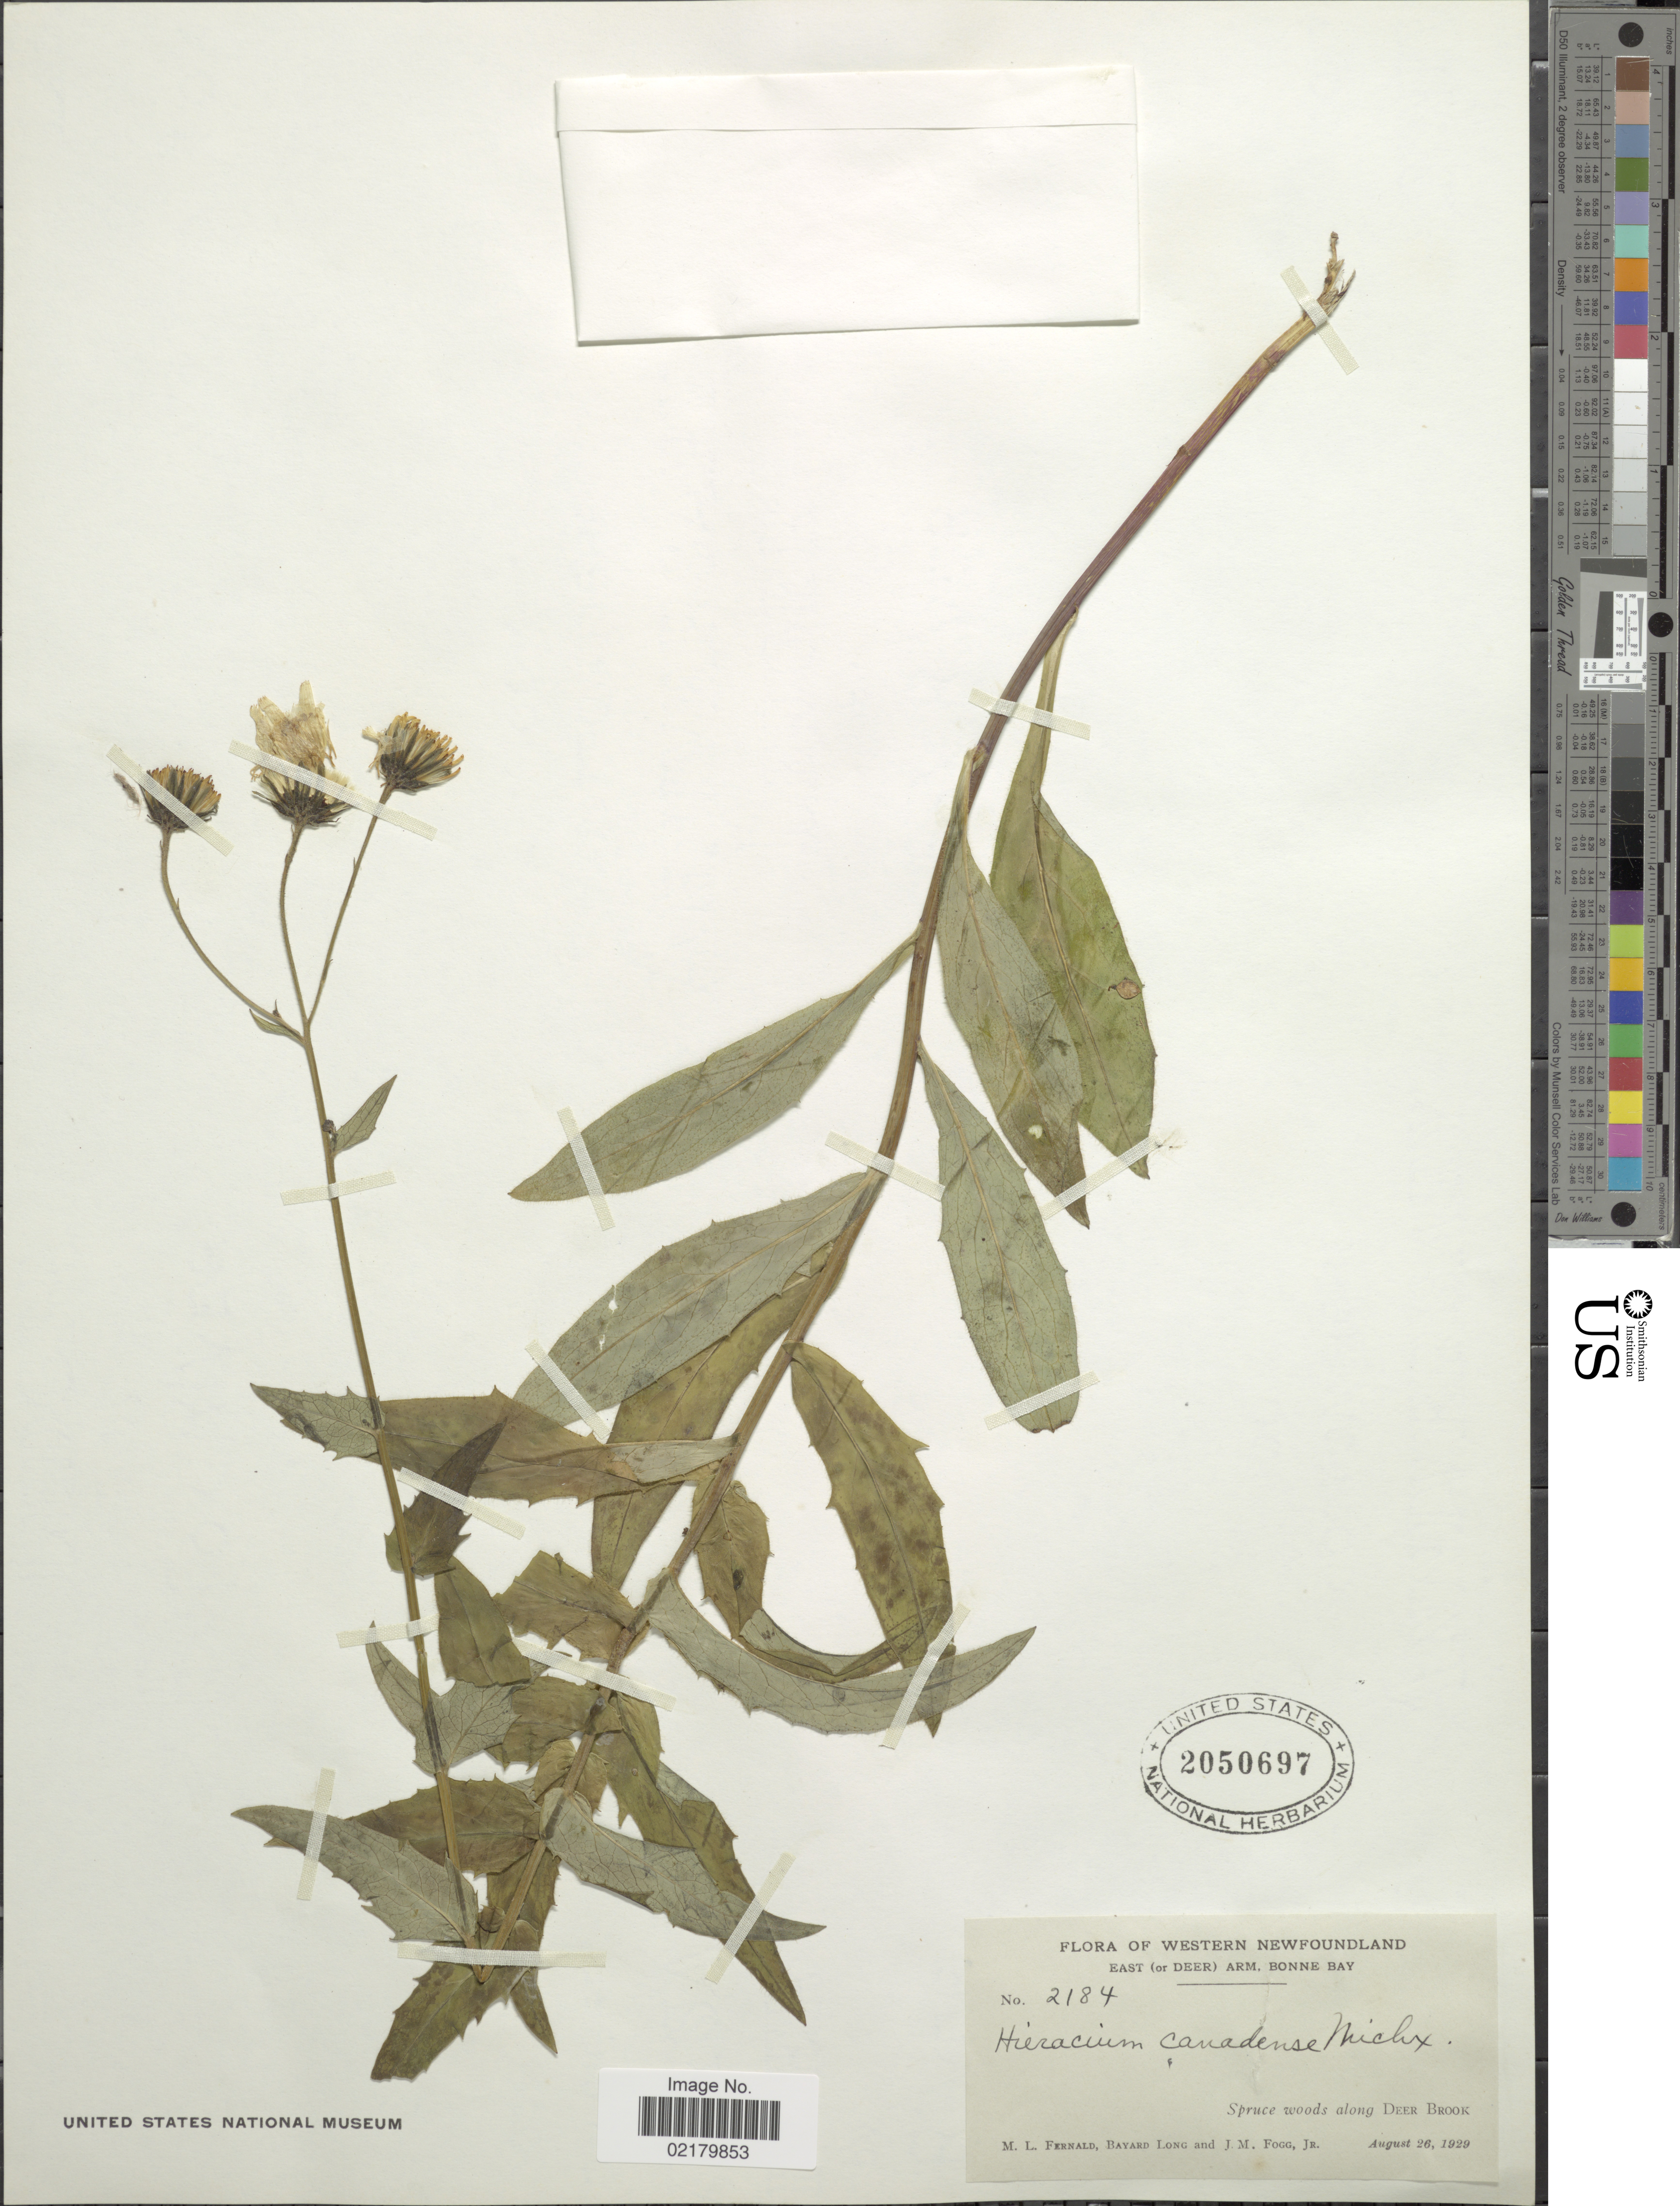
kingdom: Plantae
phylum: Tracheophyta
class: Magnoliopsida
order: Asterales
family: Asteraceae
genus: Hieracium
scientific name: Hieracium canadense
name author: Michx.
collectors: M. L. Fernald, B. Long & J. Fogg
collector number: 2184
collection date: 1929-08-26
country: Canada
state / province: Newfoundland and Labrador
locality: Western Newfoundland, East (or Deer) Arm, Bonne Bay, spruce woods along Deer Brook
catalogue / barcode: US 2050697